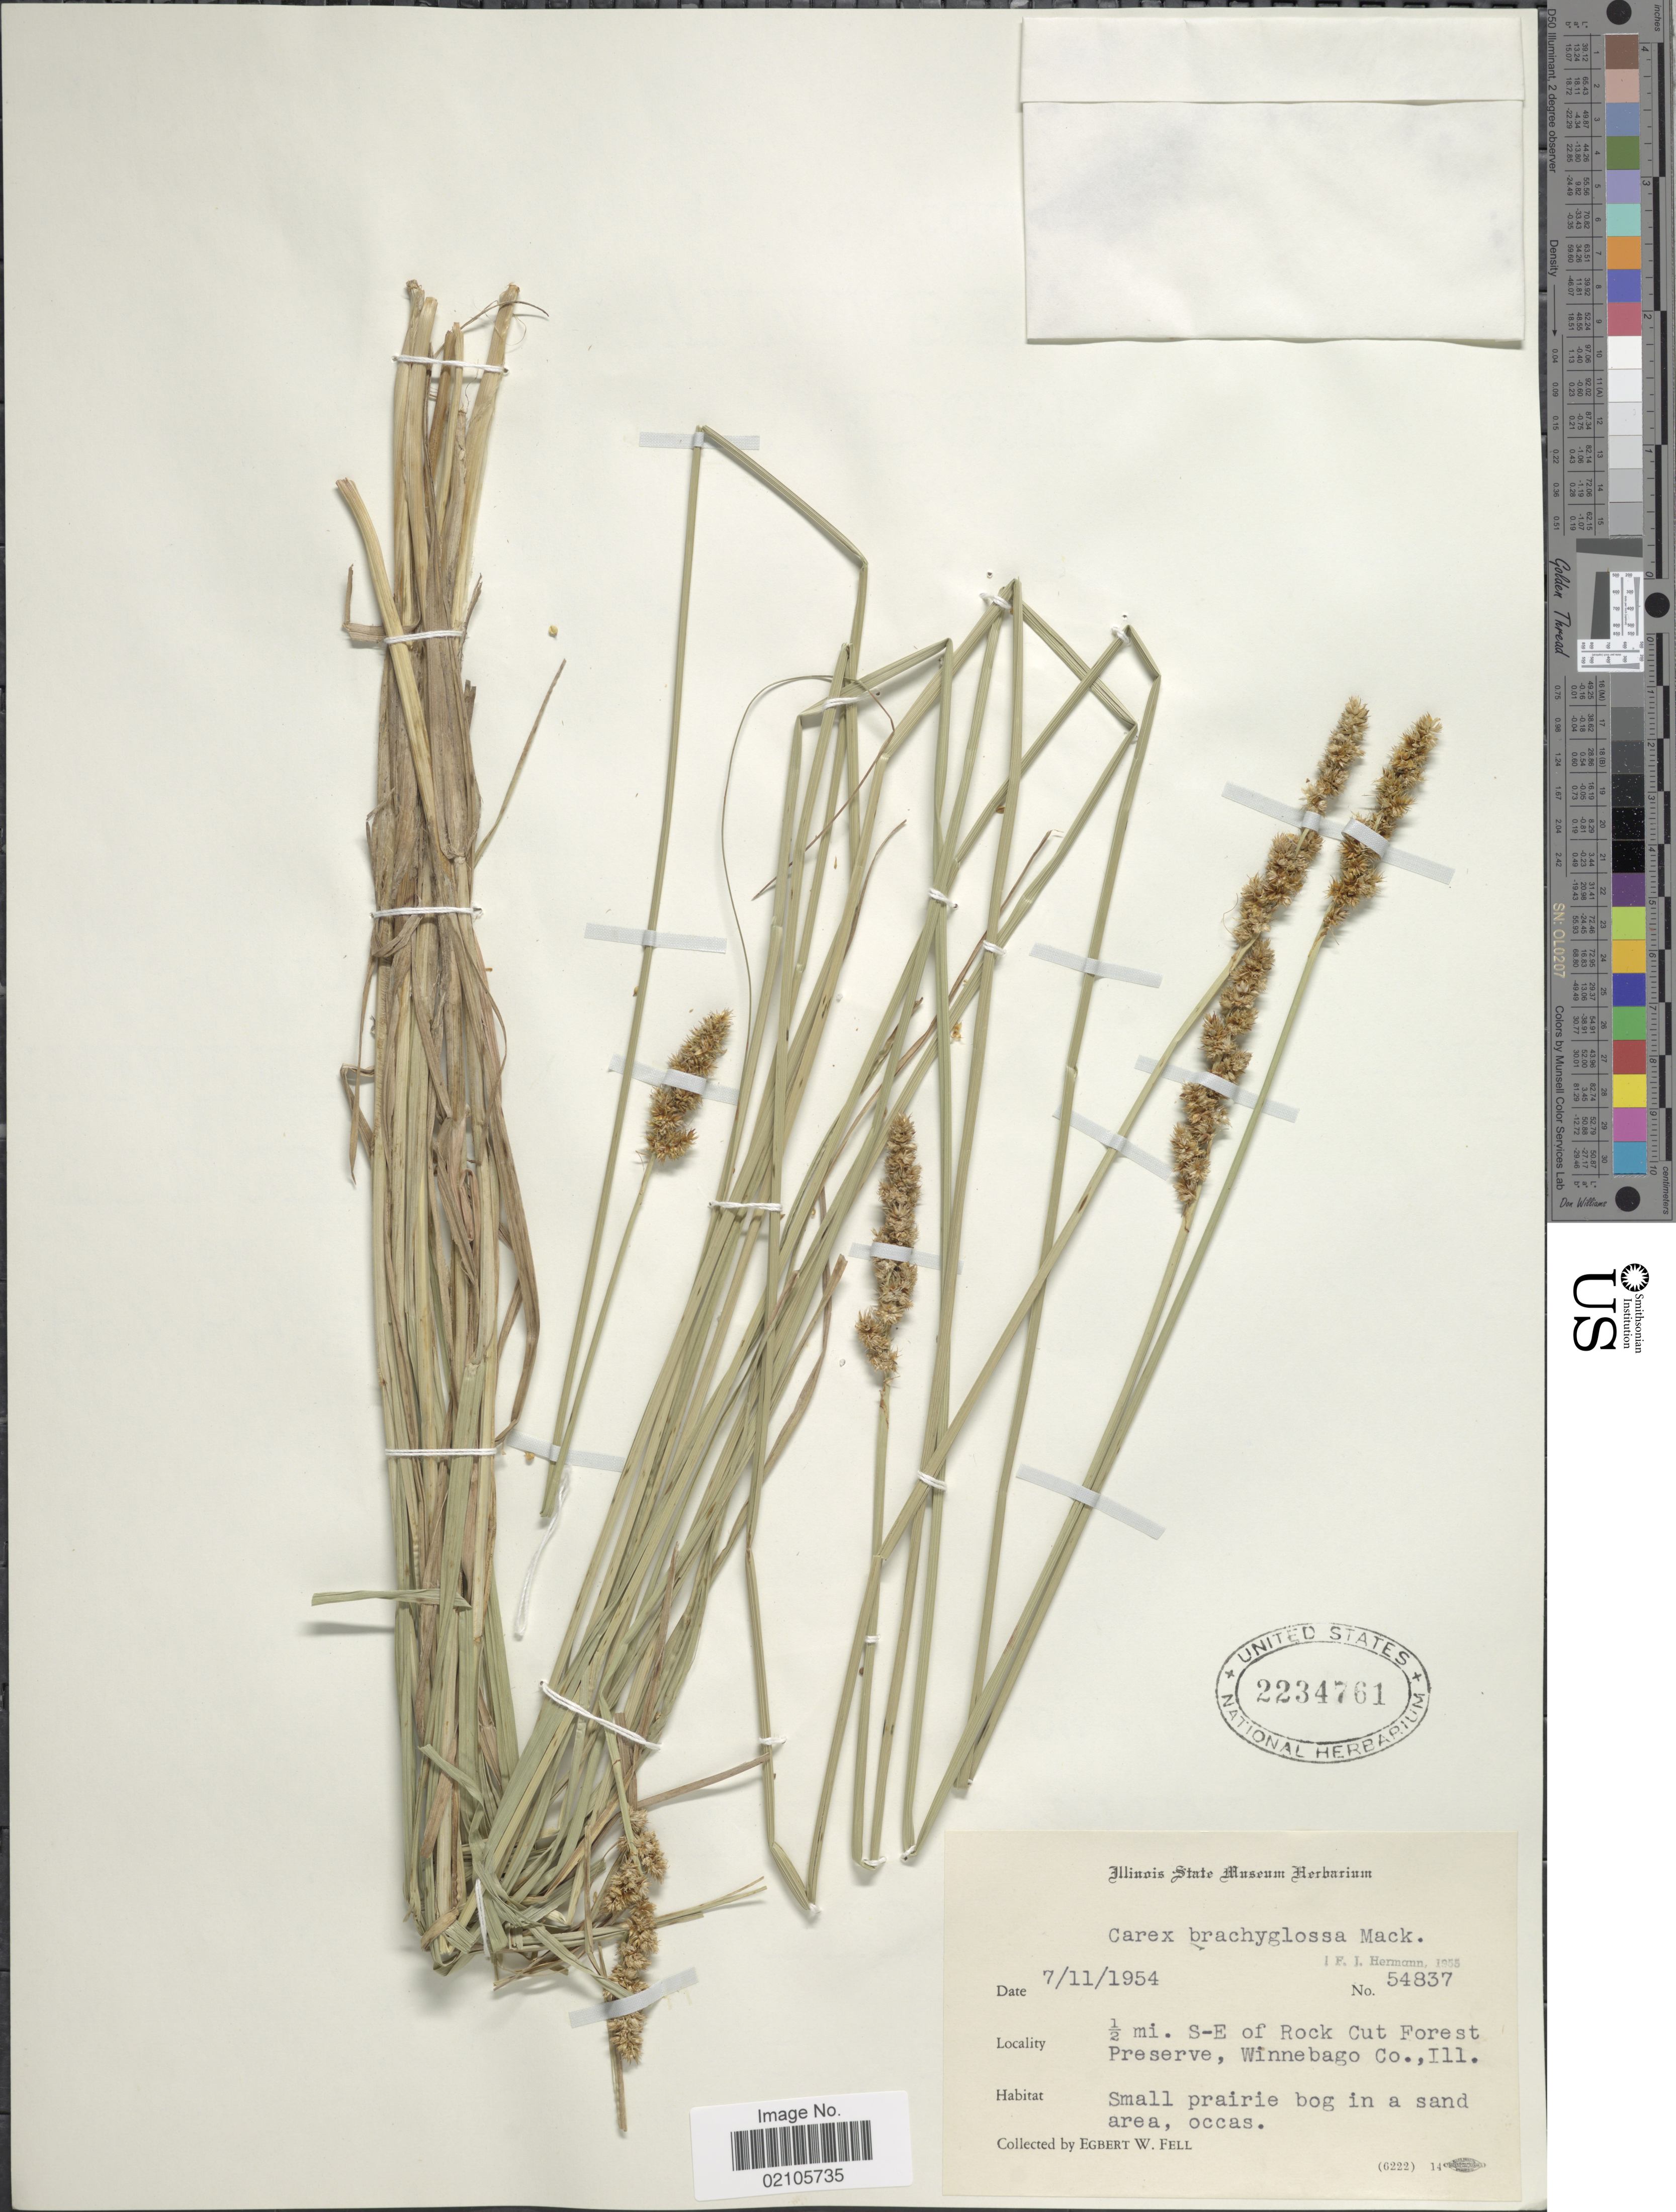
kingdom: Plantae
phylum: Tracheophyta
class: Liliopsida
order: Poales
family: Cyperaceae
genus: Carex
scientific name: Carex annectens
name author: (E.P. Bicknell) E.P. Bicknell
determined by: Strong, Mark T., (BOT), Smithsonian Institution - National Museum of Natural History (UNITED STATES)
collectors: E. Fell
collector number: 54837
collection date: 1954-07-11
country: United States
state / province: Illinois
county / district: Winnebago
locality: ½ mi. SE of Rock Cut Forest Preserve, Winnebago Co., Ill.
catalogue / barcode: US 2234761